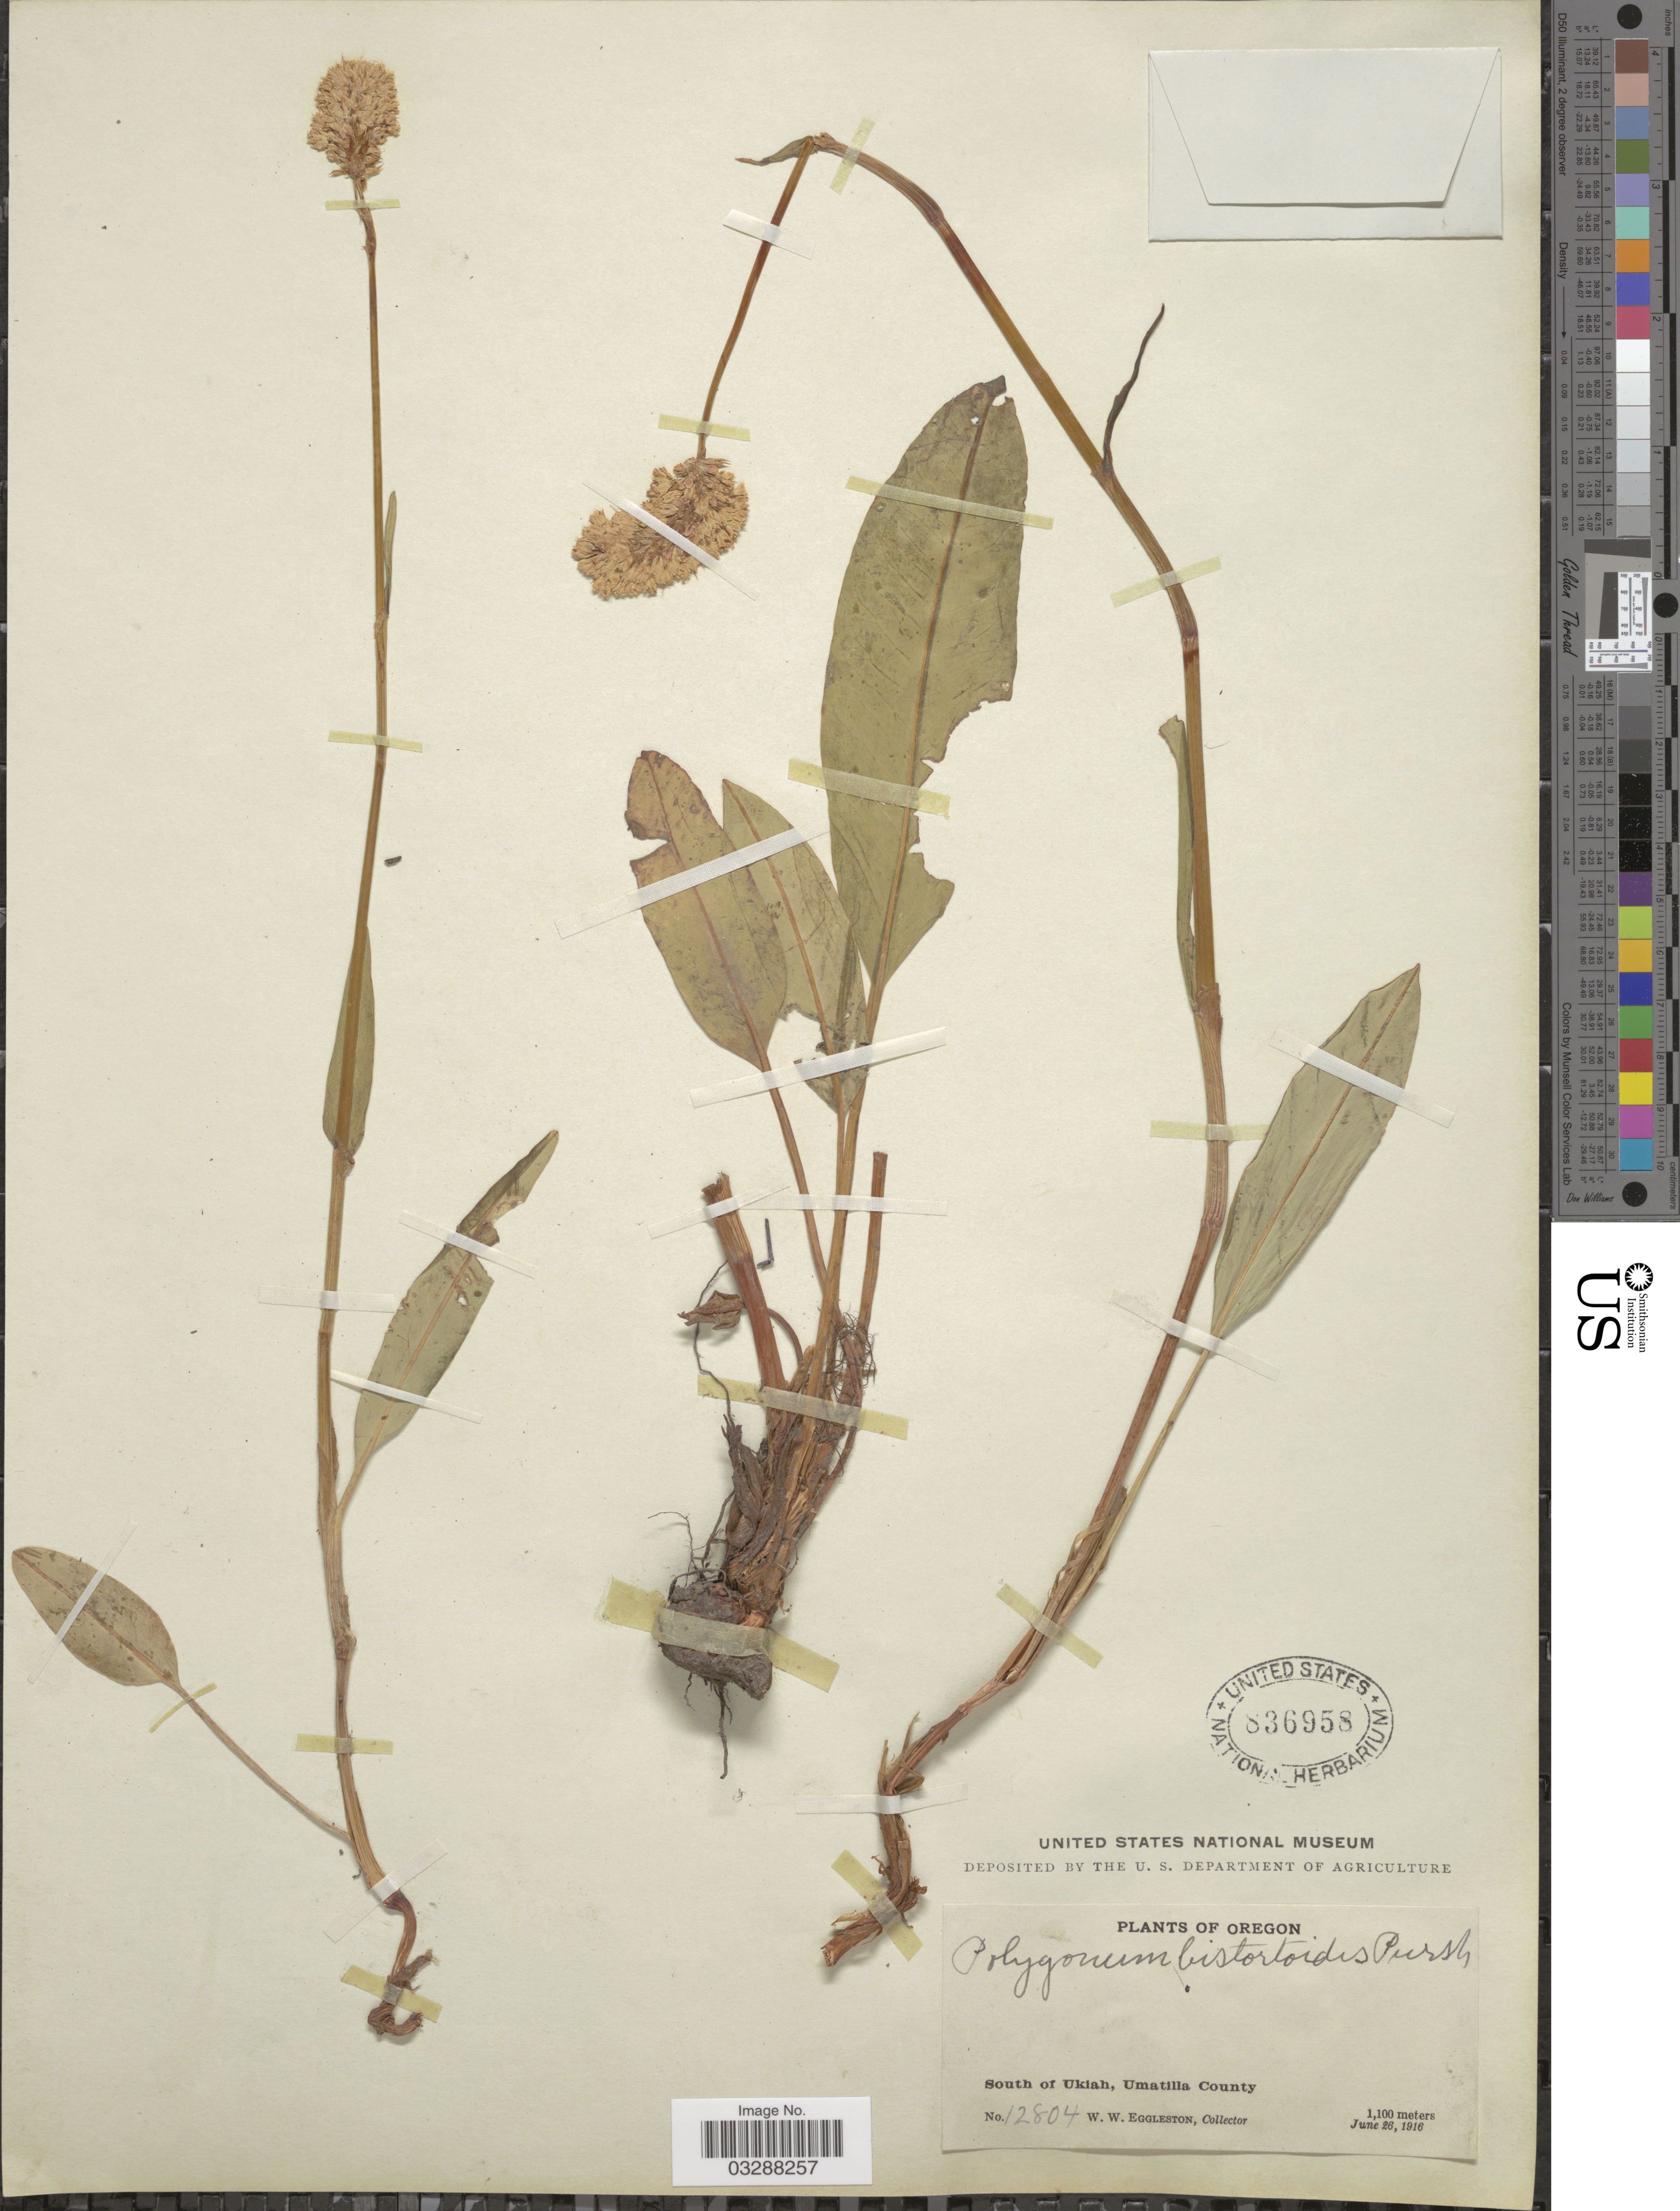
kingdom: Plantae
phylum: Tracheophyta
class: Magnoliopsida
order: Caryophyllales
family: Polygonaceae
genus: Bistorta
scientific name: Bistorta bistortoides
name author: (Pursh) Small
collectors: W. W. Eggleston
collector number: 12804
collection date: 1916-06-26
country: United States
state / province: Oregon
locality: South of Ukiah, Umatilla County.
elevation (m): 1100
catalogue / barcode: US 836958